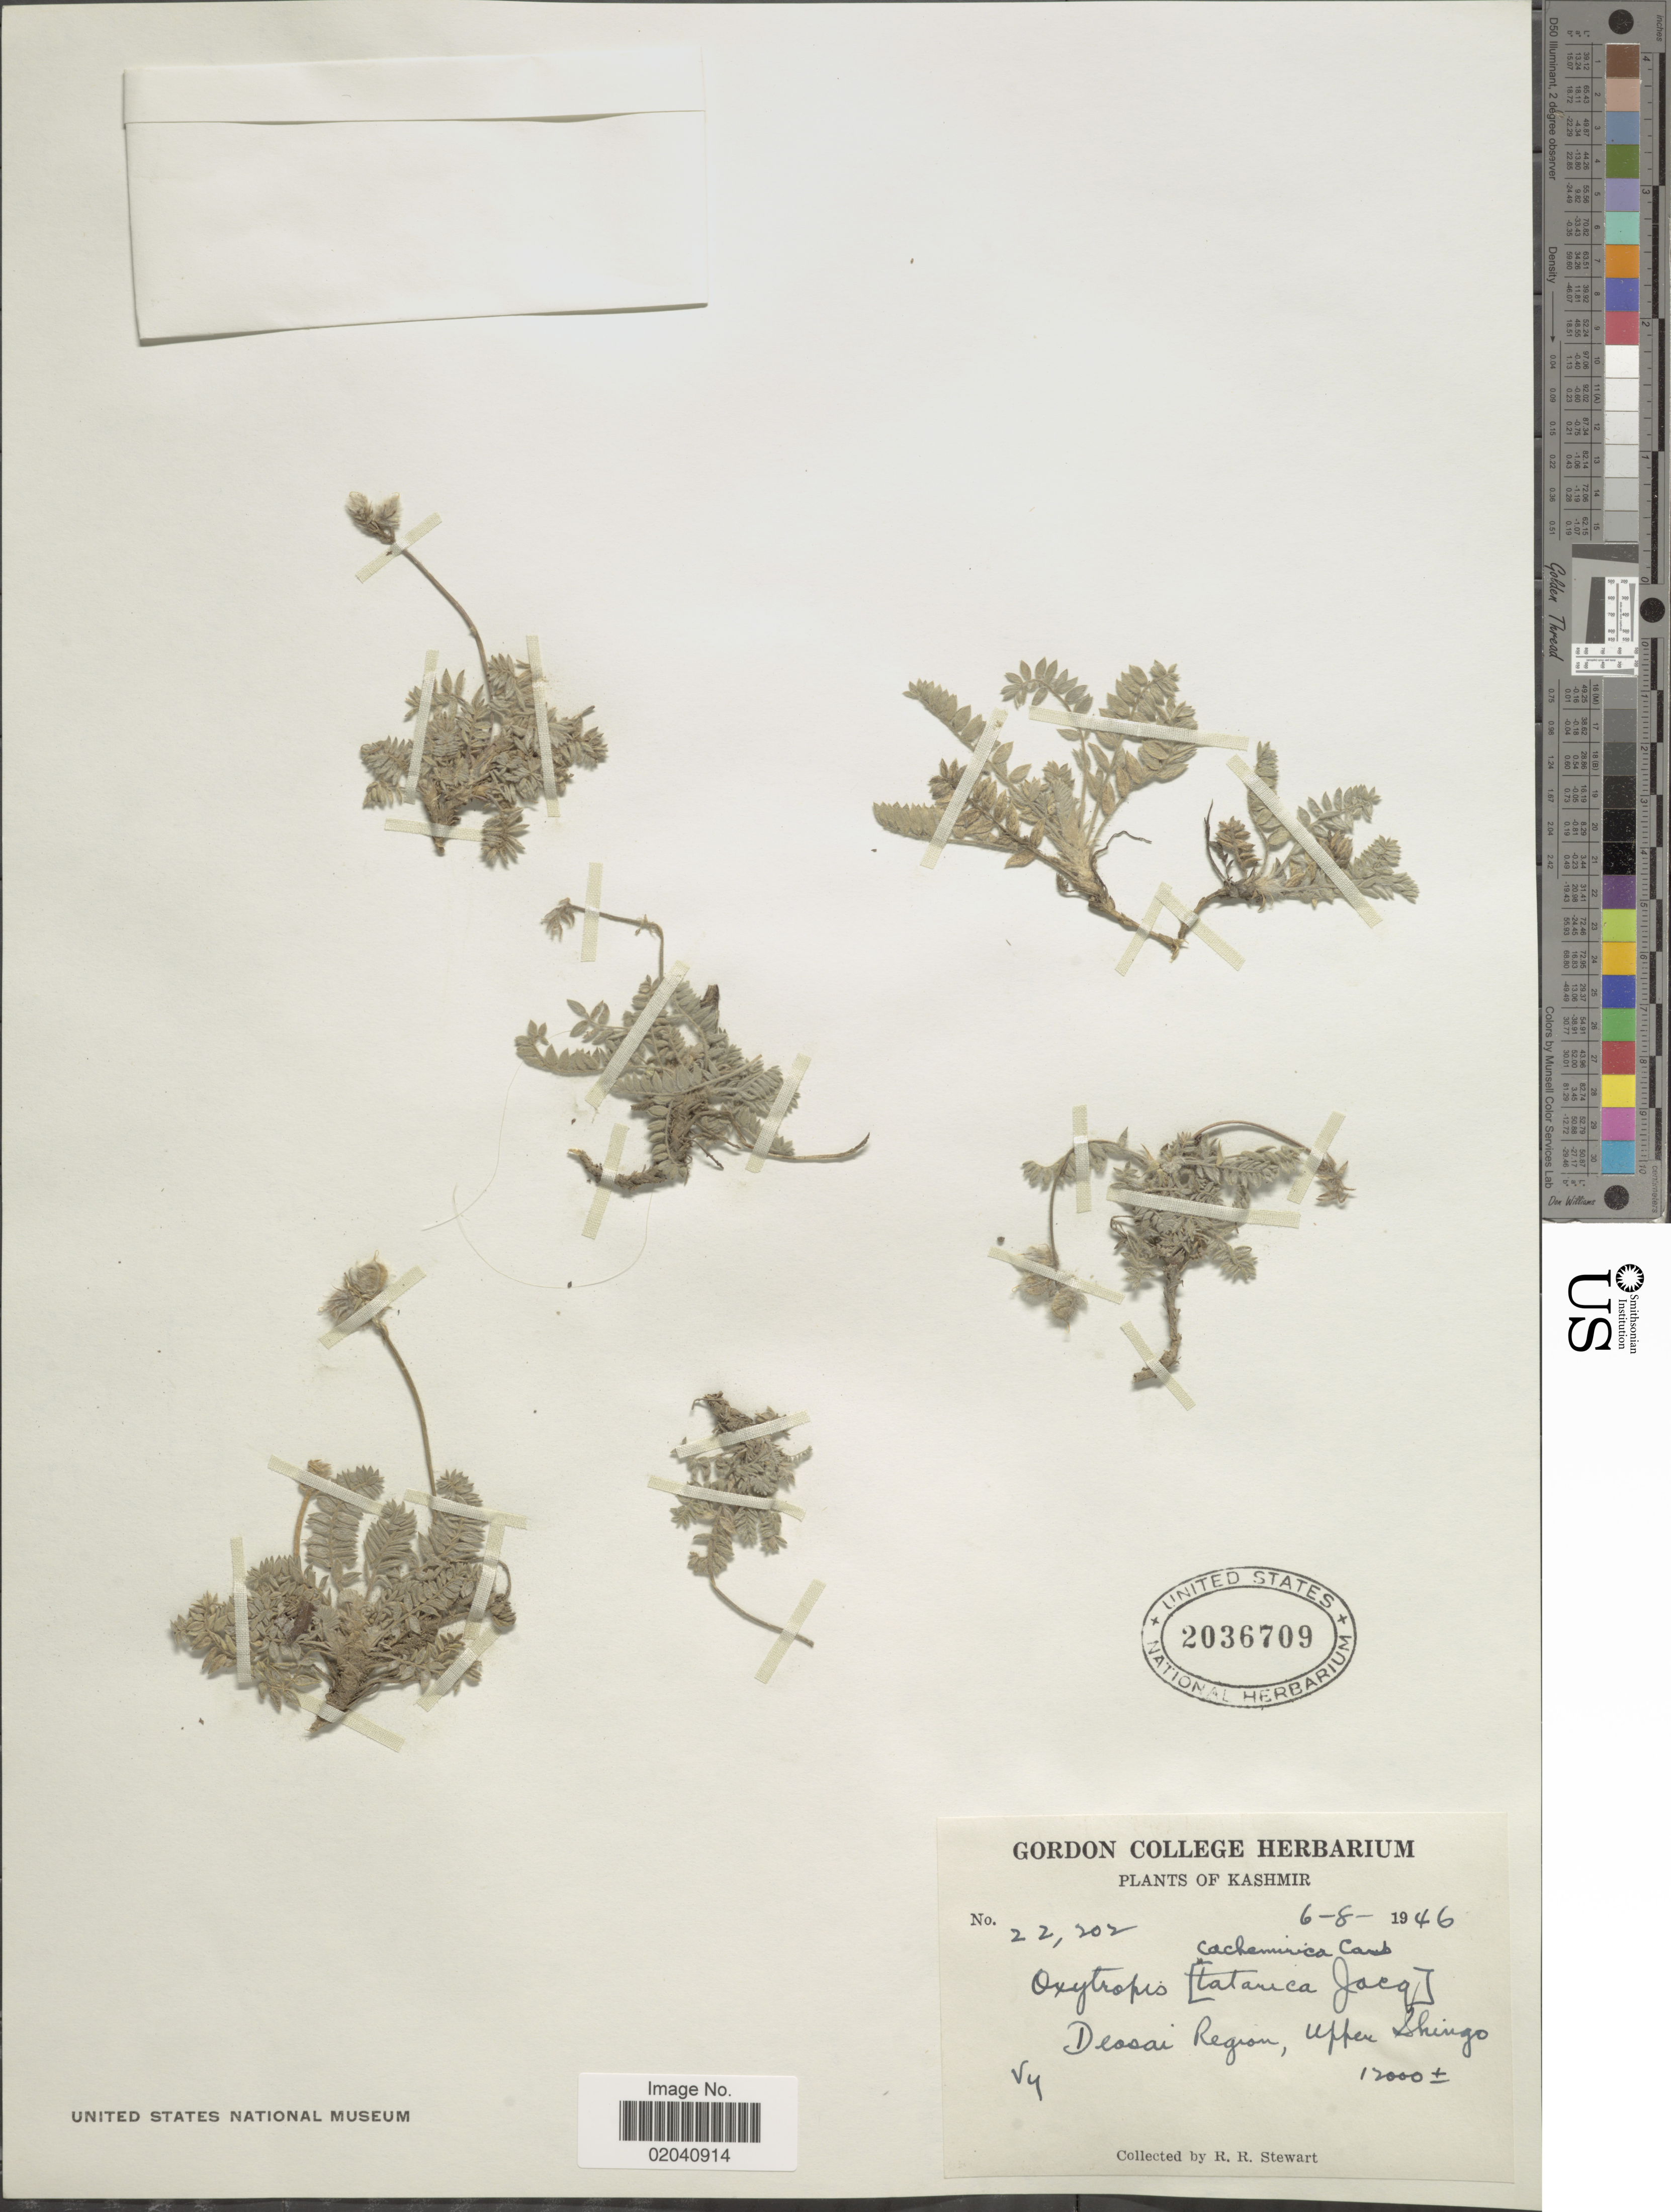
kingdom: Plantae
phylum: Tracheophyta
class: Magnoliopsida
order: Fabales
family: Fabaceae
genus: Oxytropis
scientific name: Oxytropis cashemiriana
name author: Cambess.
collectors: R. R. Stewart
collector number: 22202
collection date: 1946-08-06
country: India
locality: Kashmir, Deosai Region, Upper Shingo, Vy.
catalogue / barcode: US 2036709